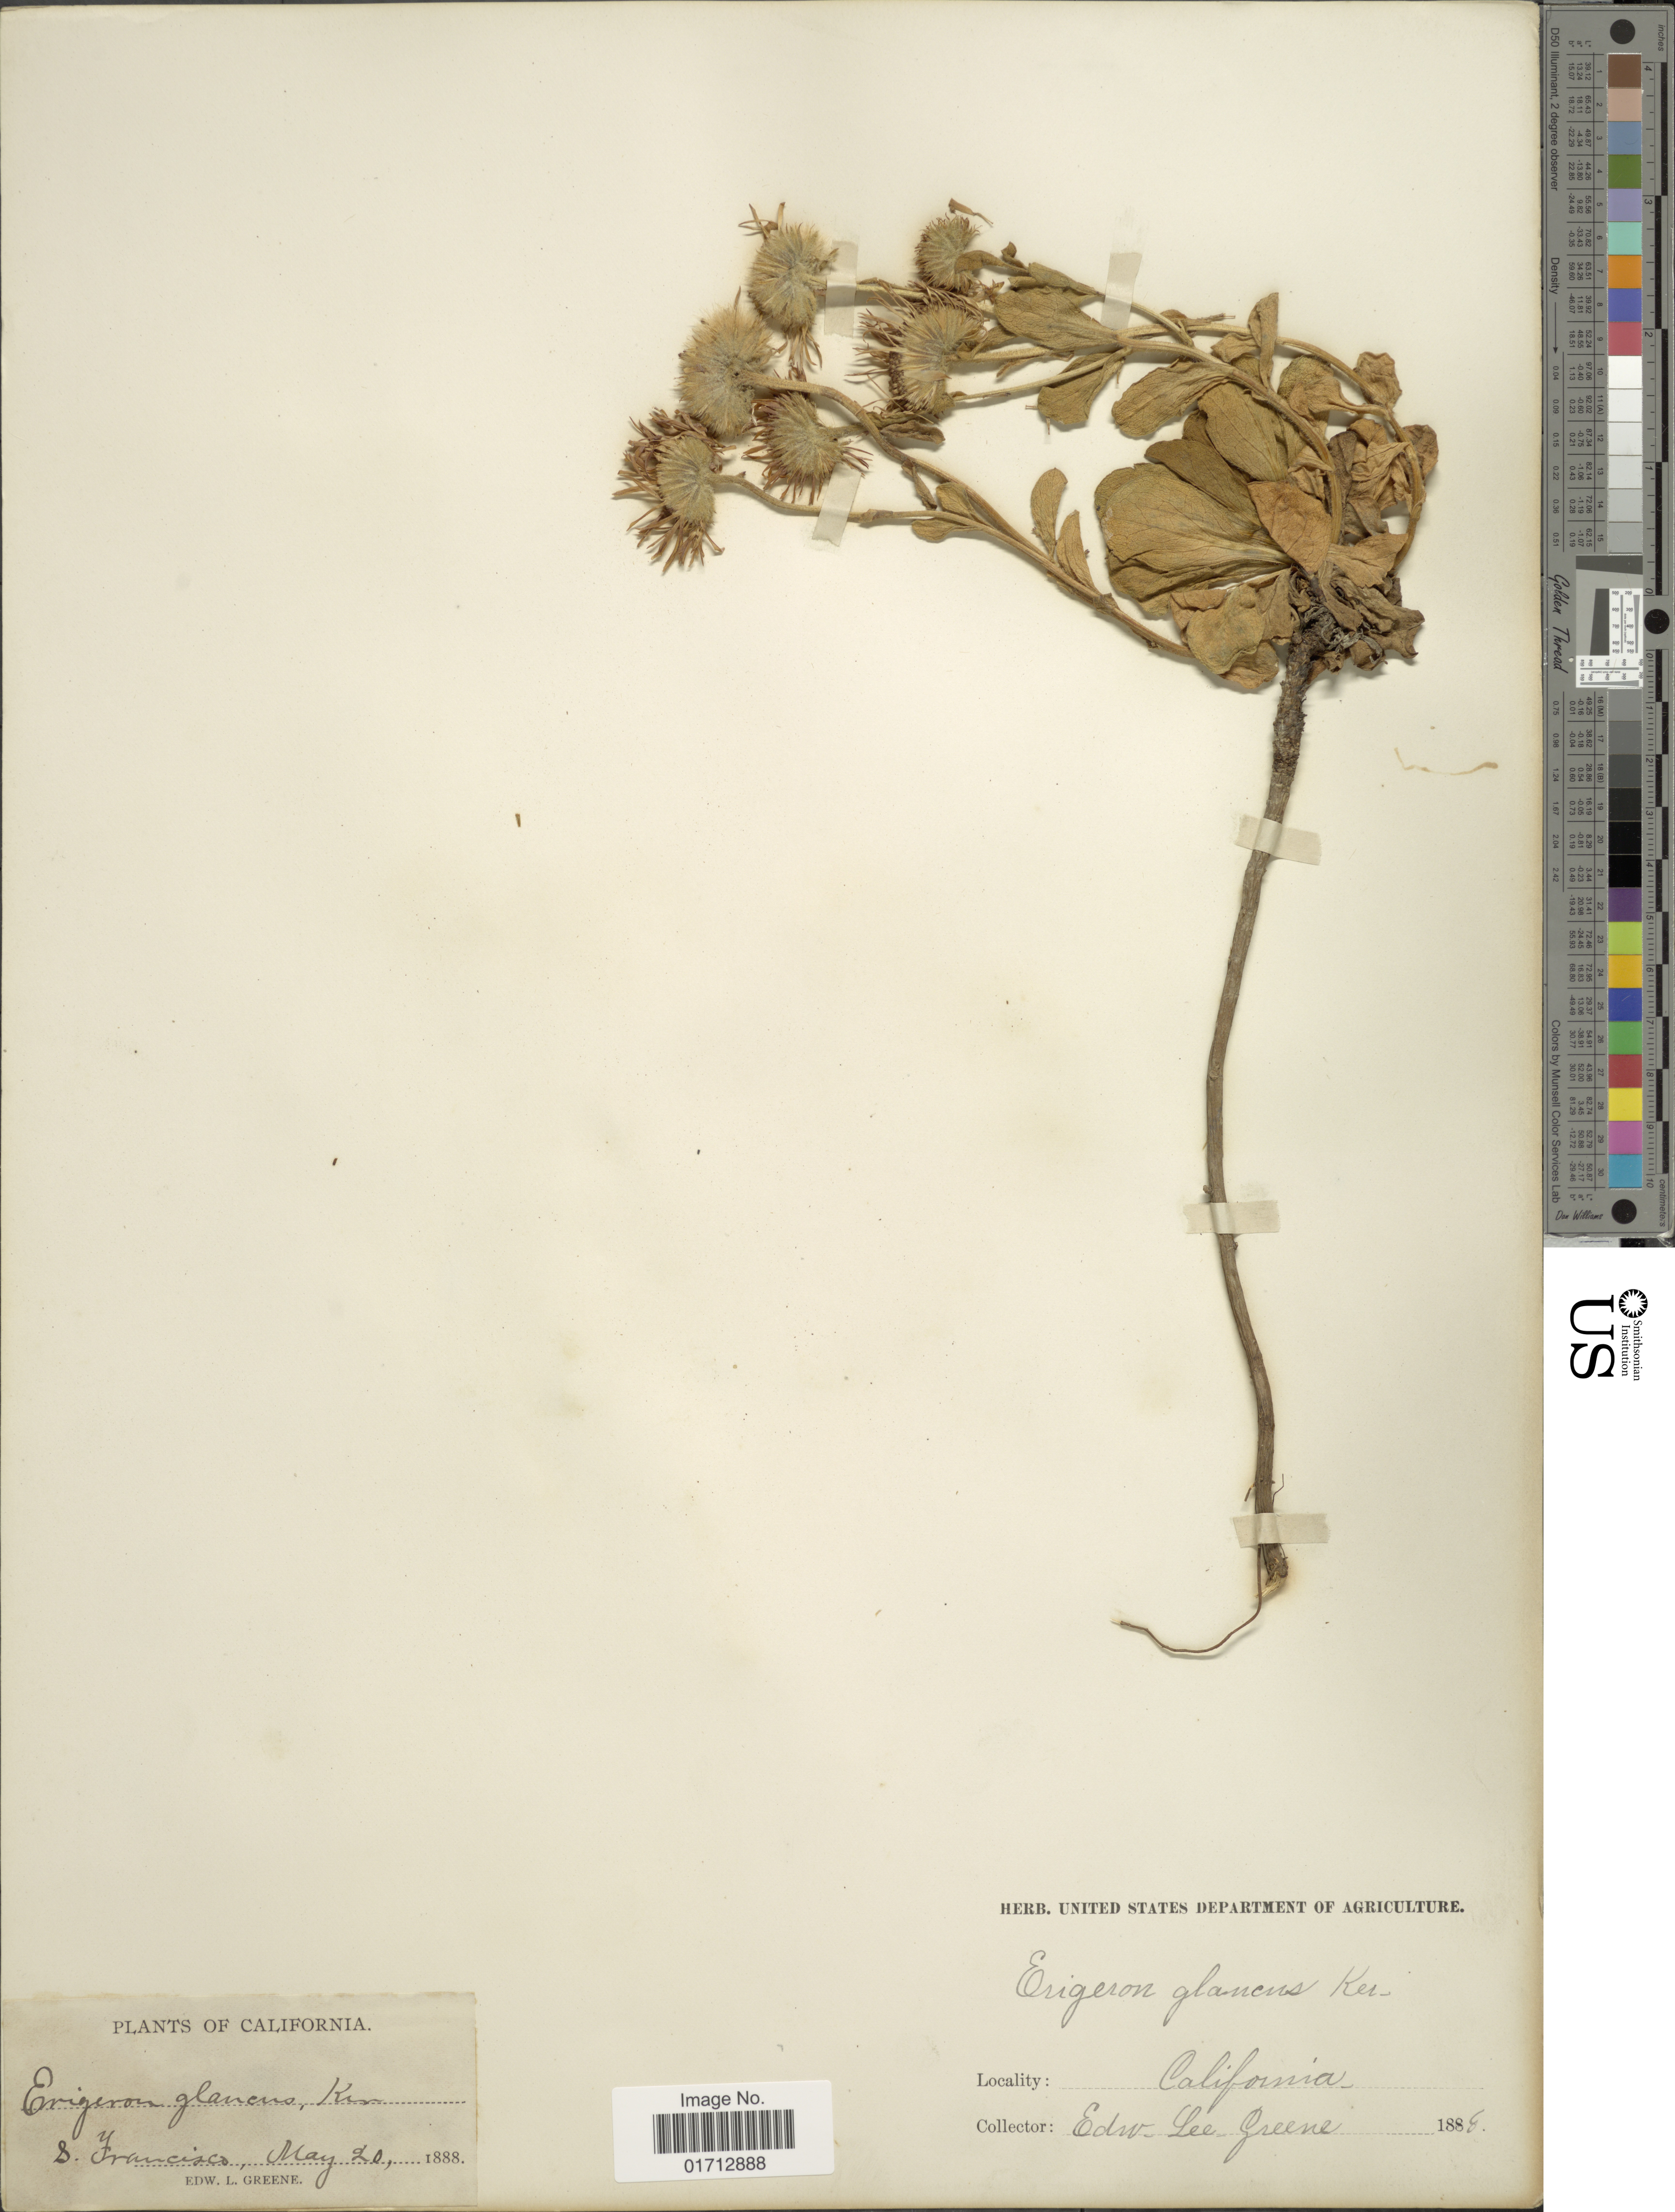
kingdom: Plantae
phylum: Tracheophyta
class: Magnoliopsida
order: Asterales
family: Asteraceae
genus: Erigeron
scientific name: Erigeron glaucus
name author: Ker Gawl.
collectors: E. L. Greene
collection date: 1888-05-20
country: United States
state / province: California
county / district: San Francisco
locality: S. Francisco.